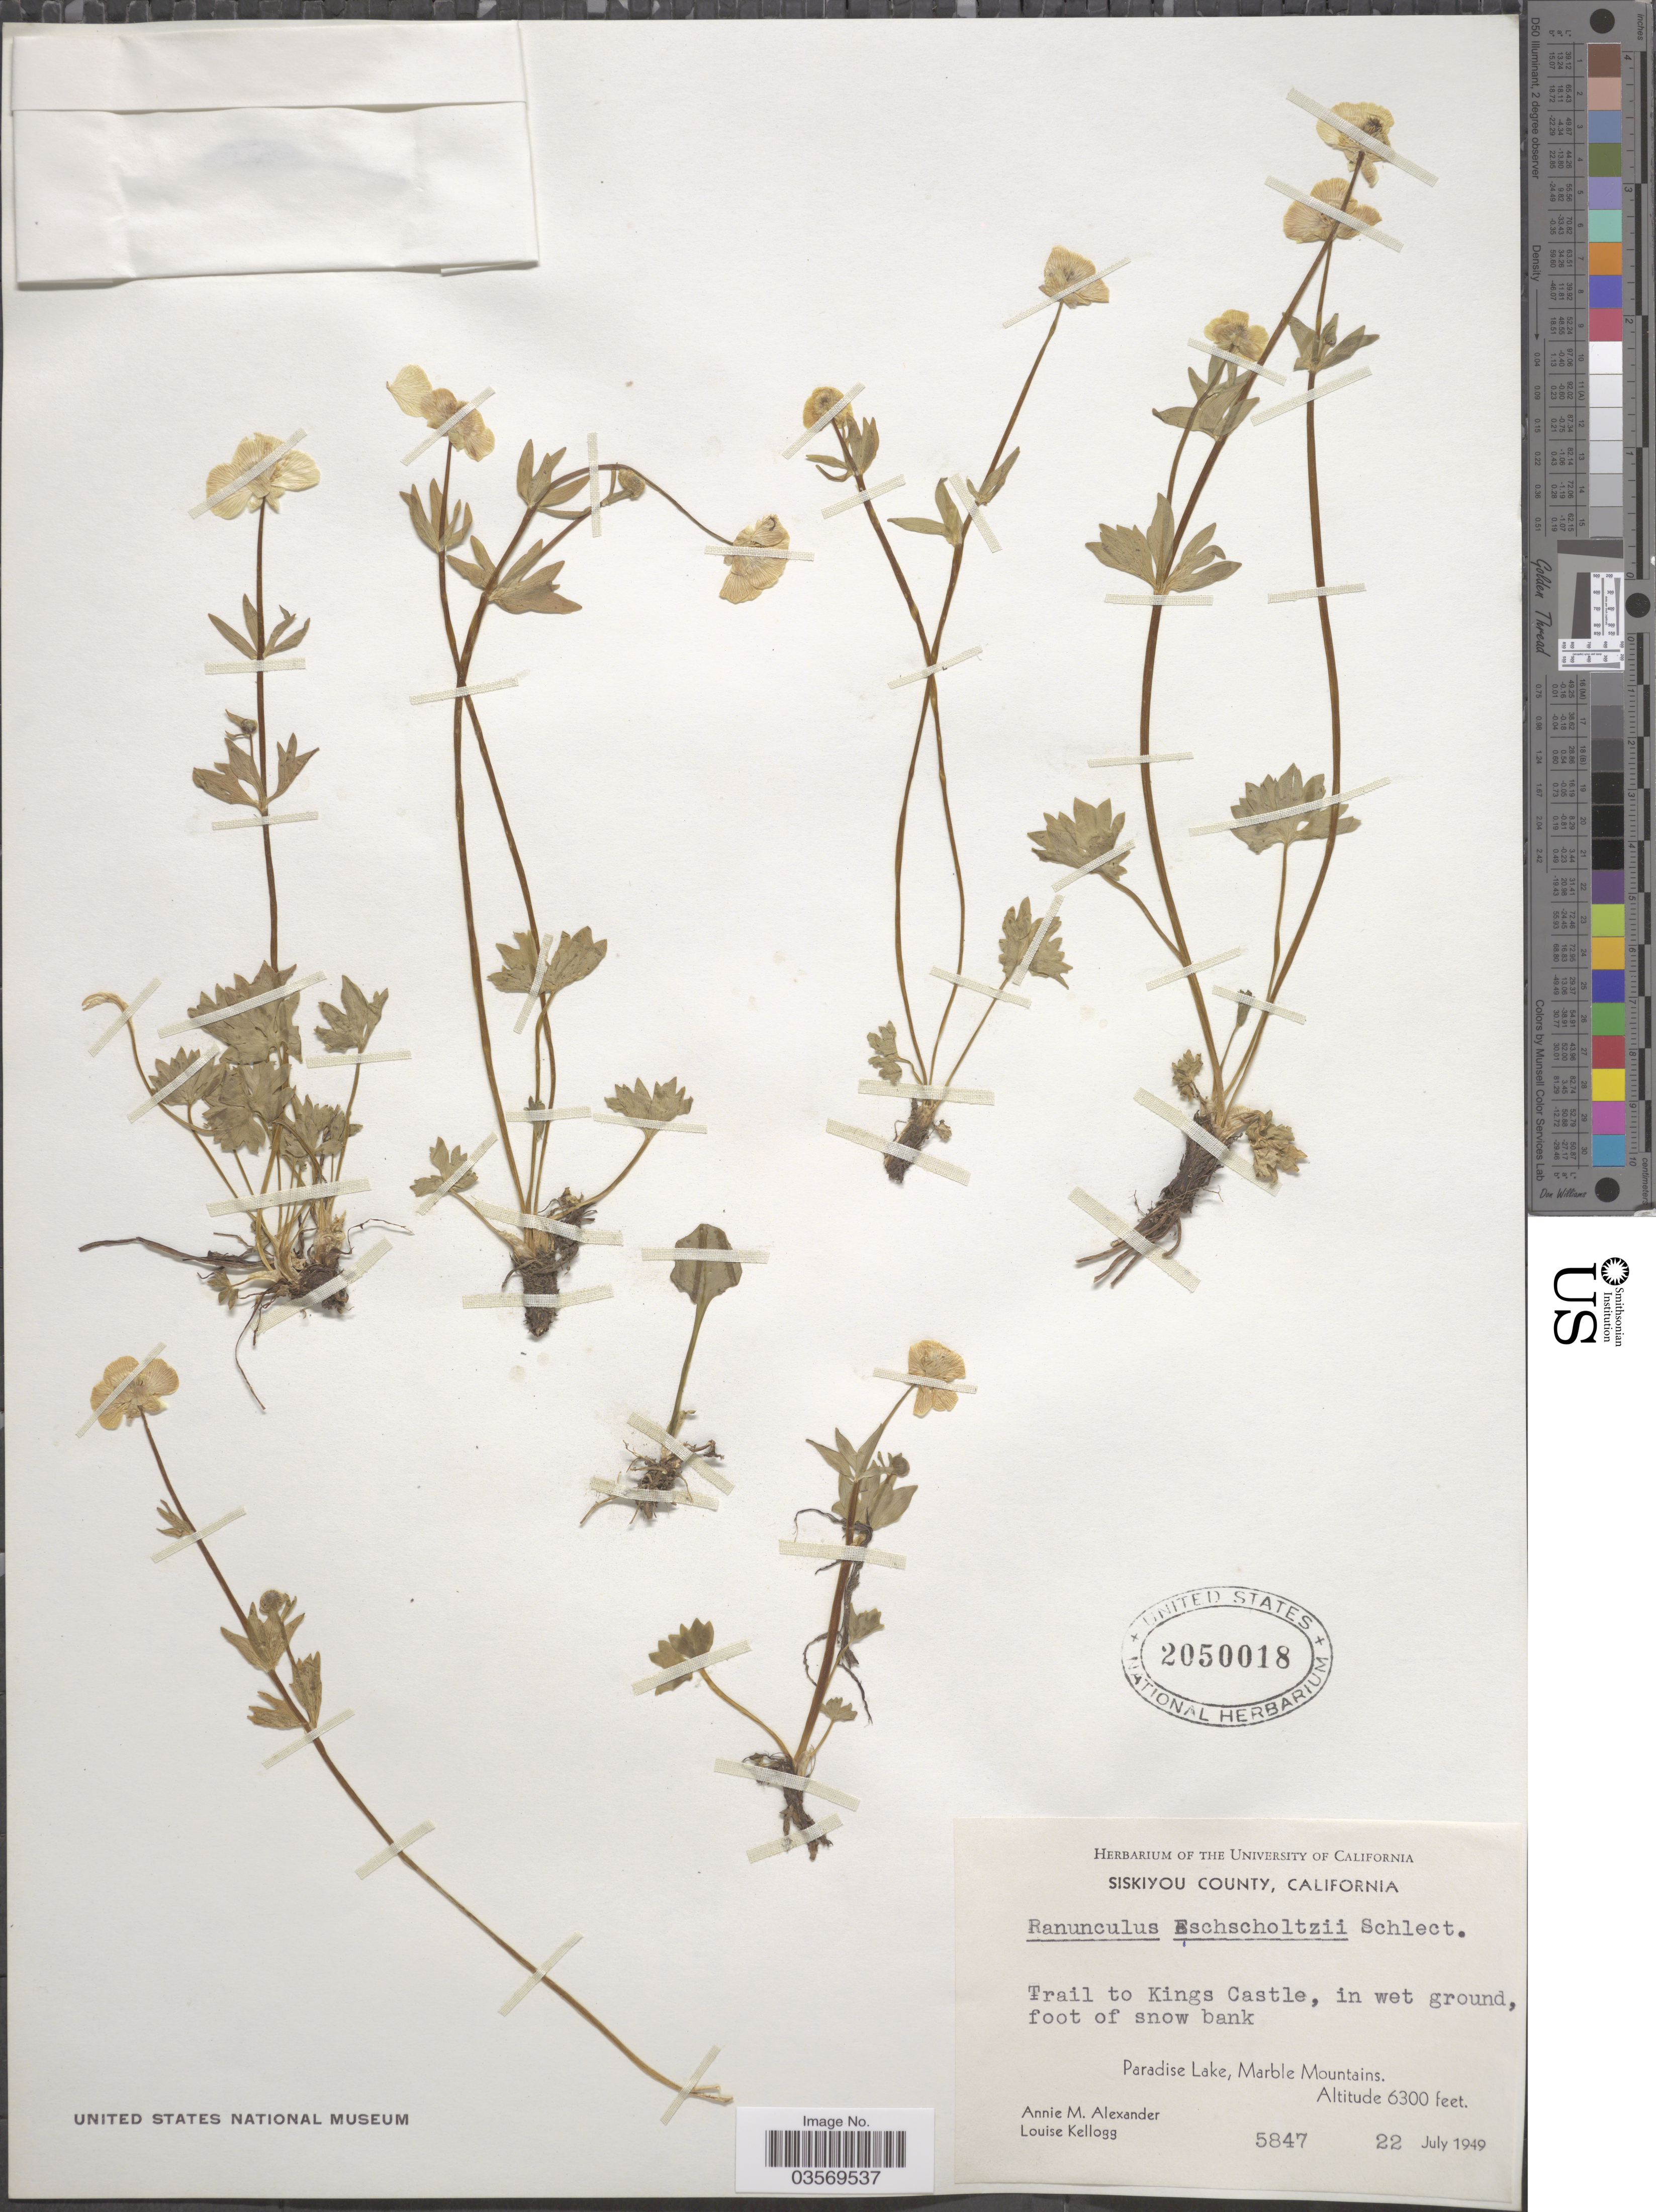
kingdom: Plantae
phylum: Tracheophyta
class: Magnoliopsida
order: Ranunculales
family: Ranunculaceae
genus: Ranunculus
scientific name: Ranunculus suksdorfii var. suksdorfii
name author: A. Gray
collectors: A. M. Alexander & L. Kellogg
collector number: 5847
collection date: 1949-07-22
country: United States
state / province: California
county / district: Siskiyou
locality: Sikiyou County. Trail to Kings Castle. Paradise Lake, Marble Mountains.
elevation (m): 1920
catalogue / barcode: US 2050018